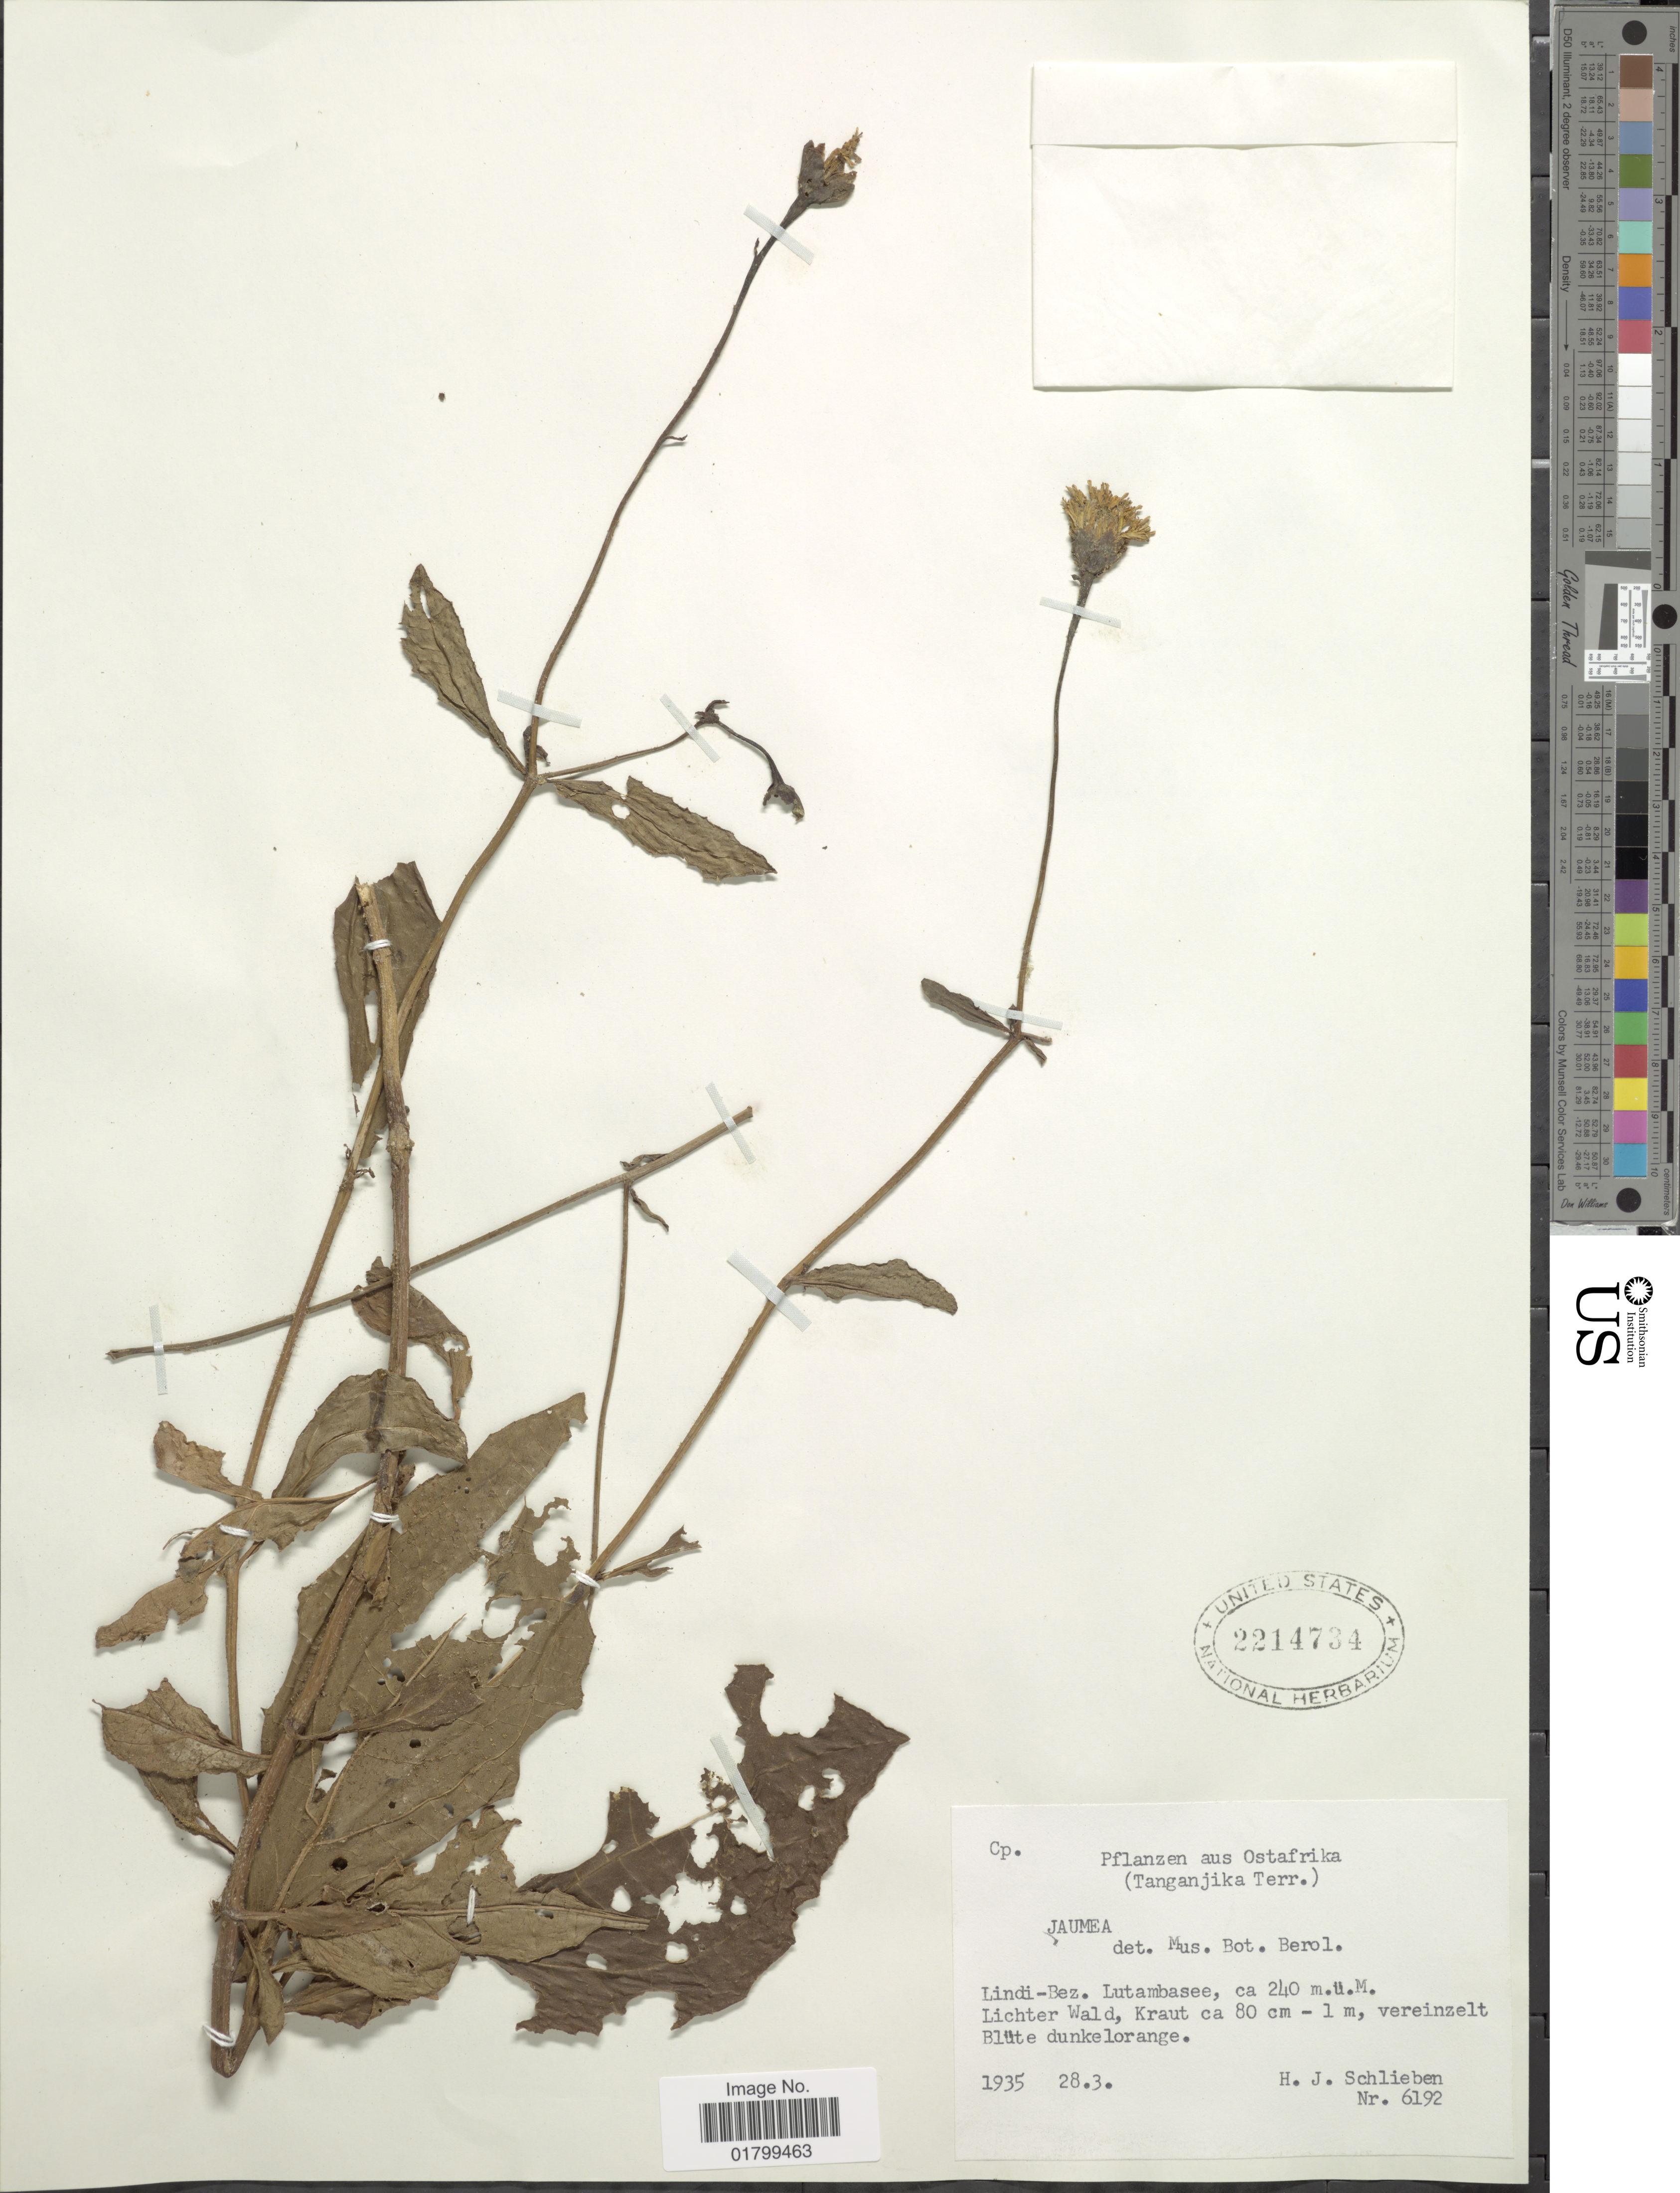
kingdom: Plantae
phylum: Tracheophyta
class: Magnoliopsida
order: Asterales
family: Asteraceae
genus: Hypericophyllum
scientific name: Hypericophyllum sp.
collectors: H. J. Schlieben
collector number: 6192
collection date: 1935-03-28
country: Tanzania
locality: (Tanganjika Terr.) Lindi-Bez. Lutambasee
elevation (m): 240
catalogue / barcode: US 2214734